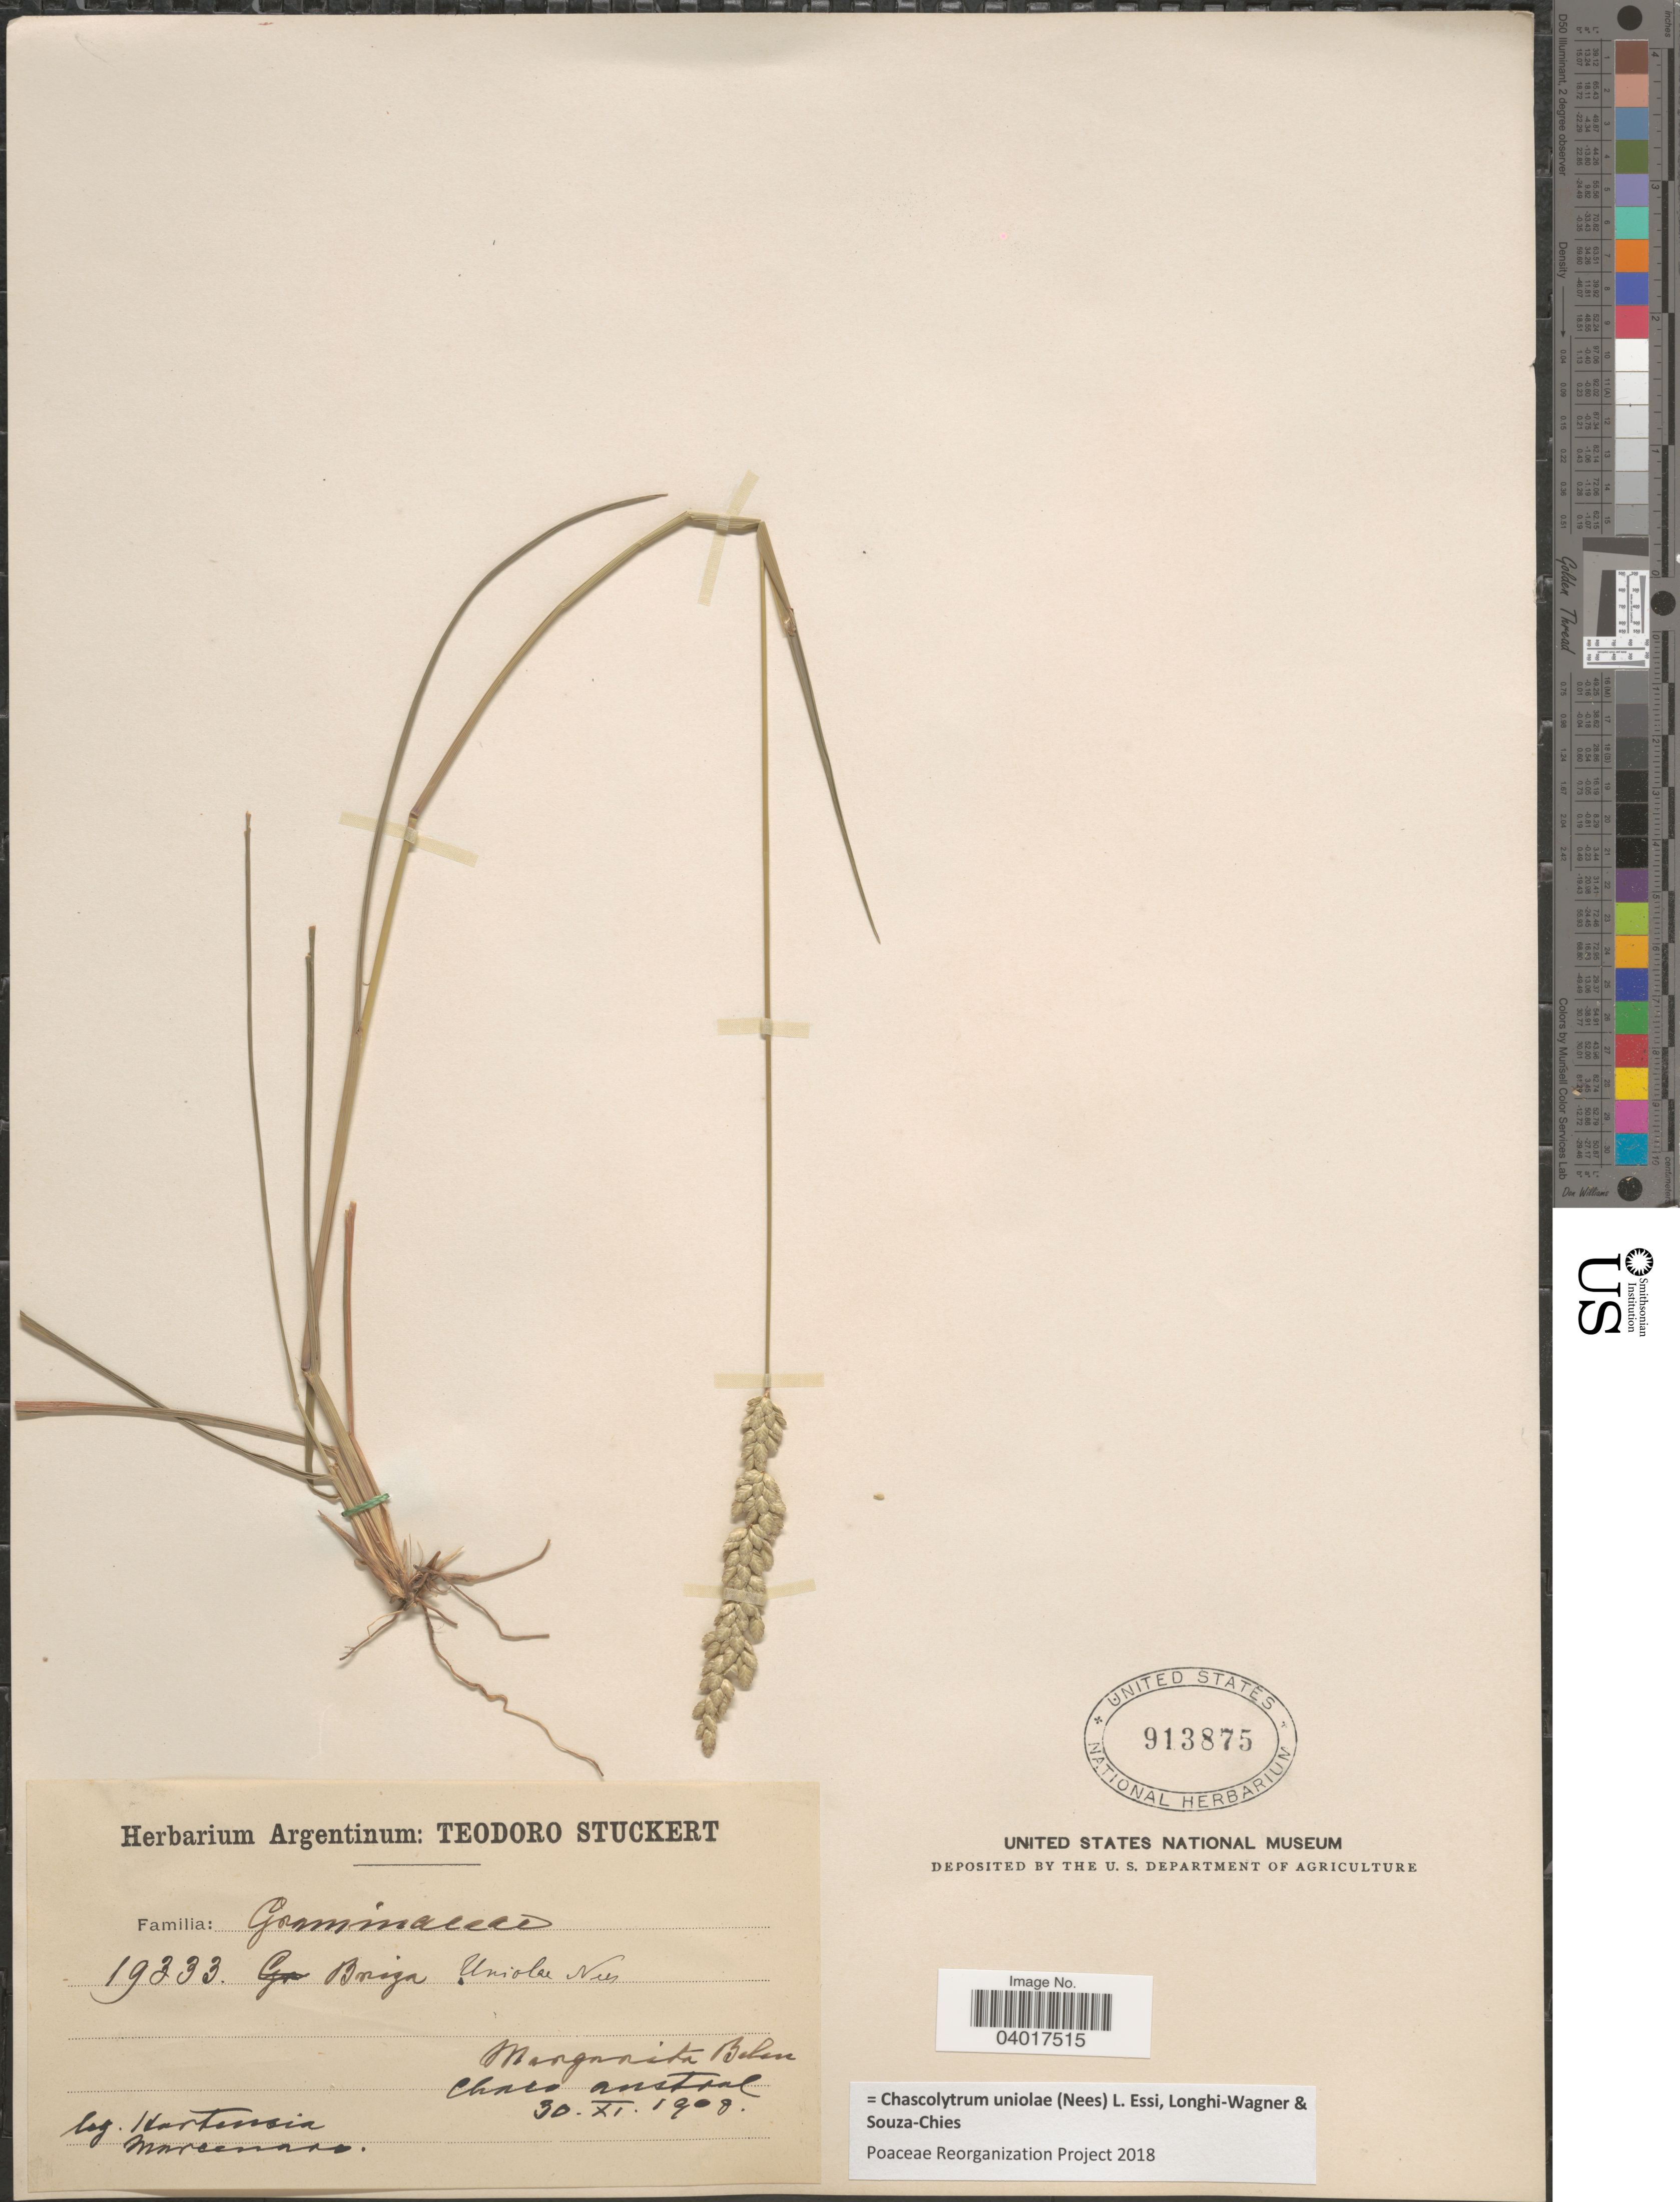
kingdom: Plantae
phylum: Tracheophyta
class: Liliopsida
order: Poales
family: Poaceae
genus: Chascolytrum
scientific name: Chascolytrum uniolae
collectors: H. Marcenaro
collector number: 19333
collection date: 1909-11-30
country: Argentina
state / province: Chaco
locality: Margarita Belen. Chaco austral.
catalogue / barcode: US 913875